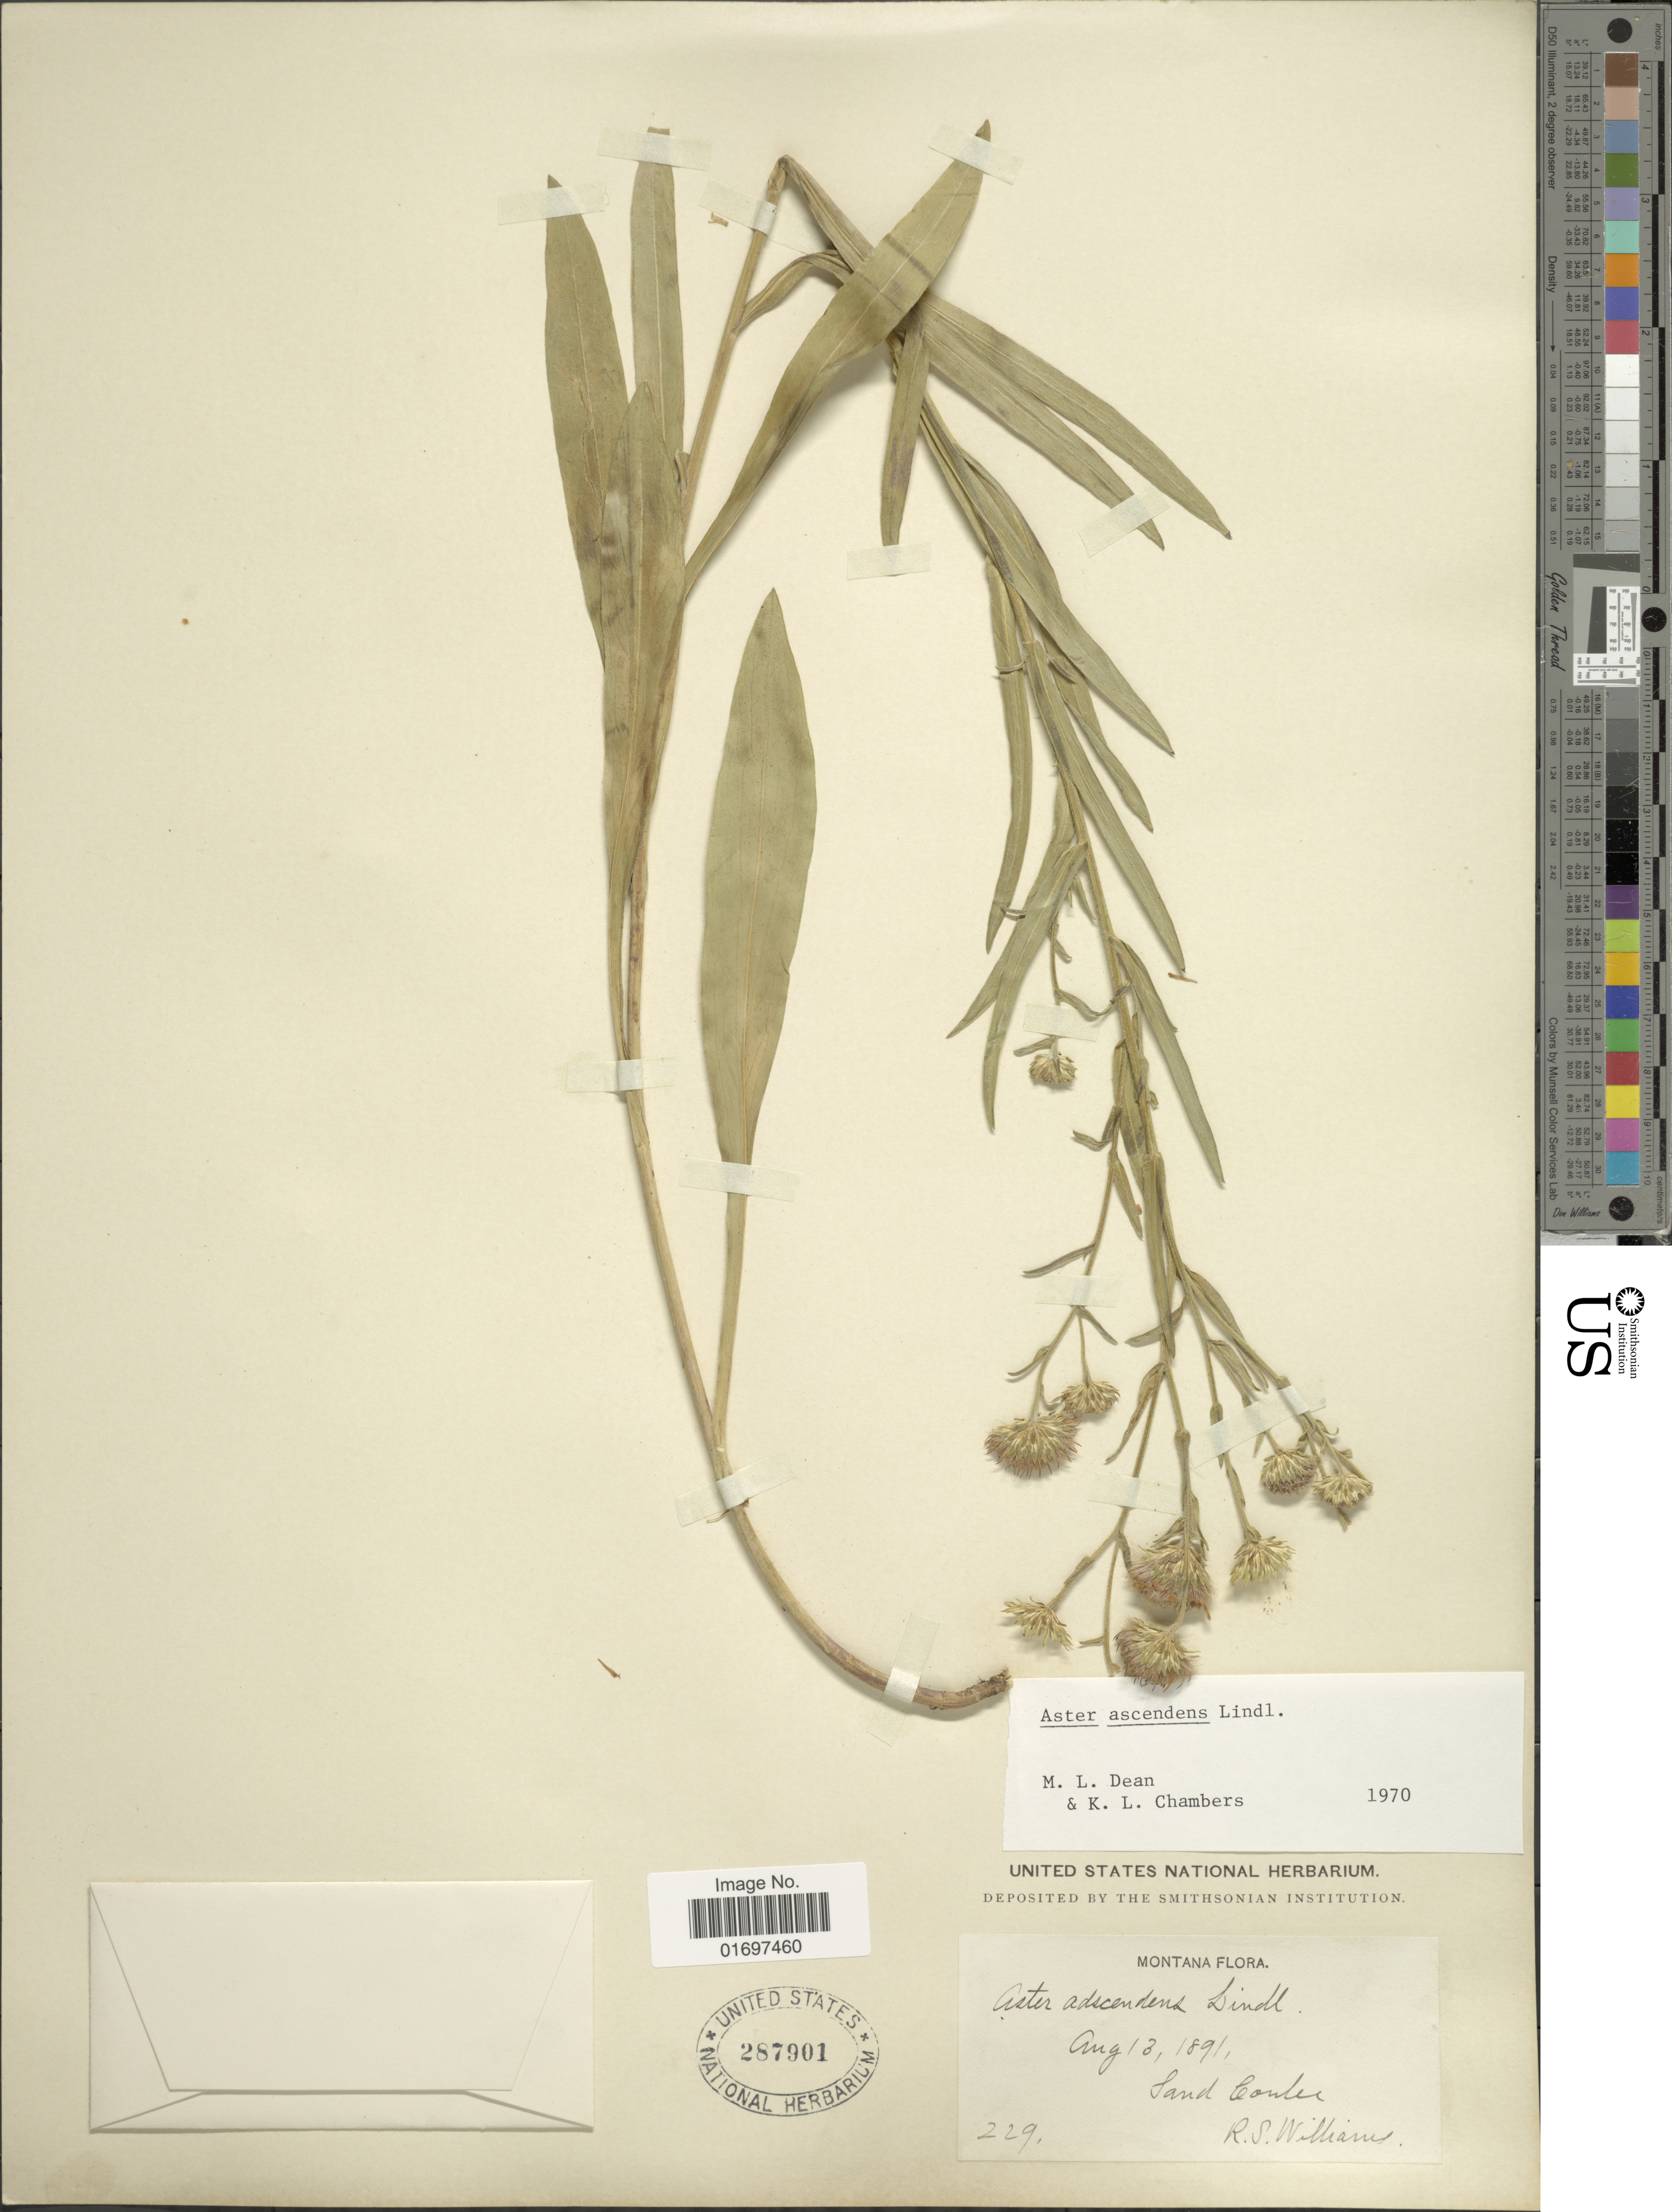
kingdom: Plantae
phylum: Tracheophyta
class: Magnoliopsida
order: Asterales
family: Asteraceae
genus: Symphyotrichum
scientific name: Symphyotrichum ascendens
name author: (Lindl.) G.L. Nesom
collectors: R. S. Williams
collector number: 229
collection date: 1891-08-13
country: United States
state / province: Montana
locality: Montana. Sand Coulee.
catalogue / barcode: US 287901